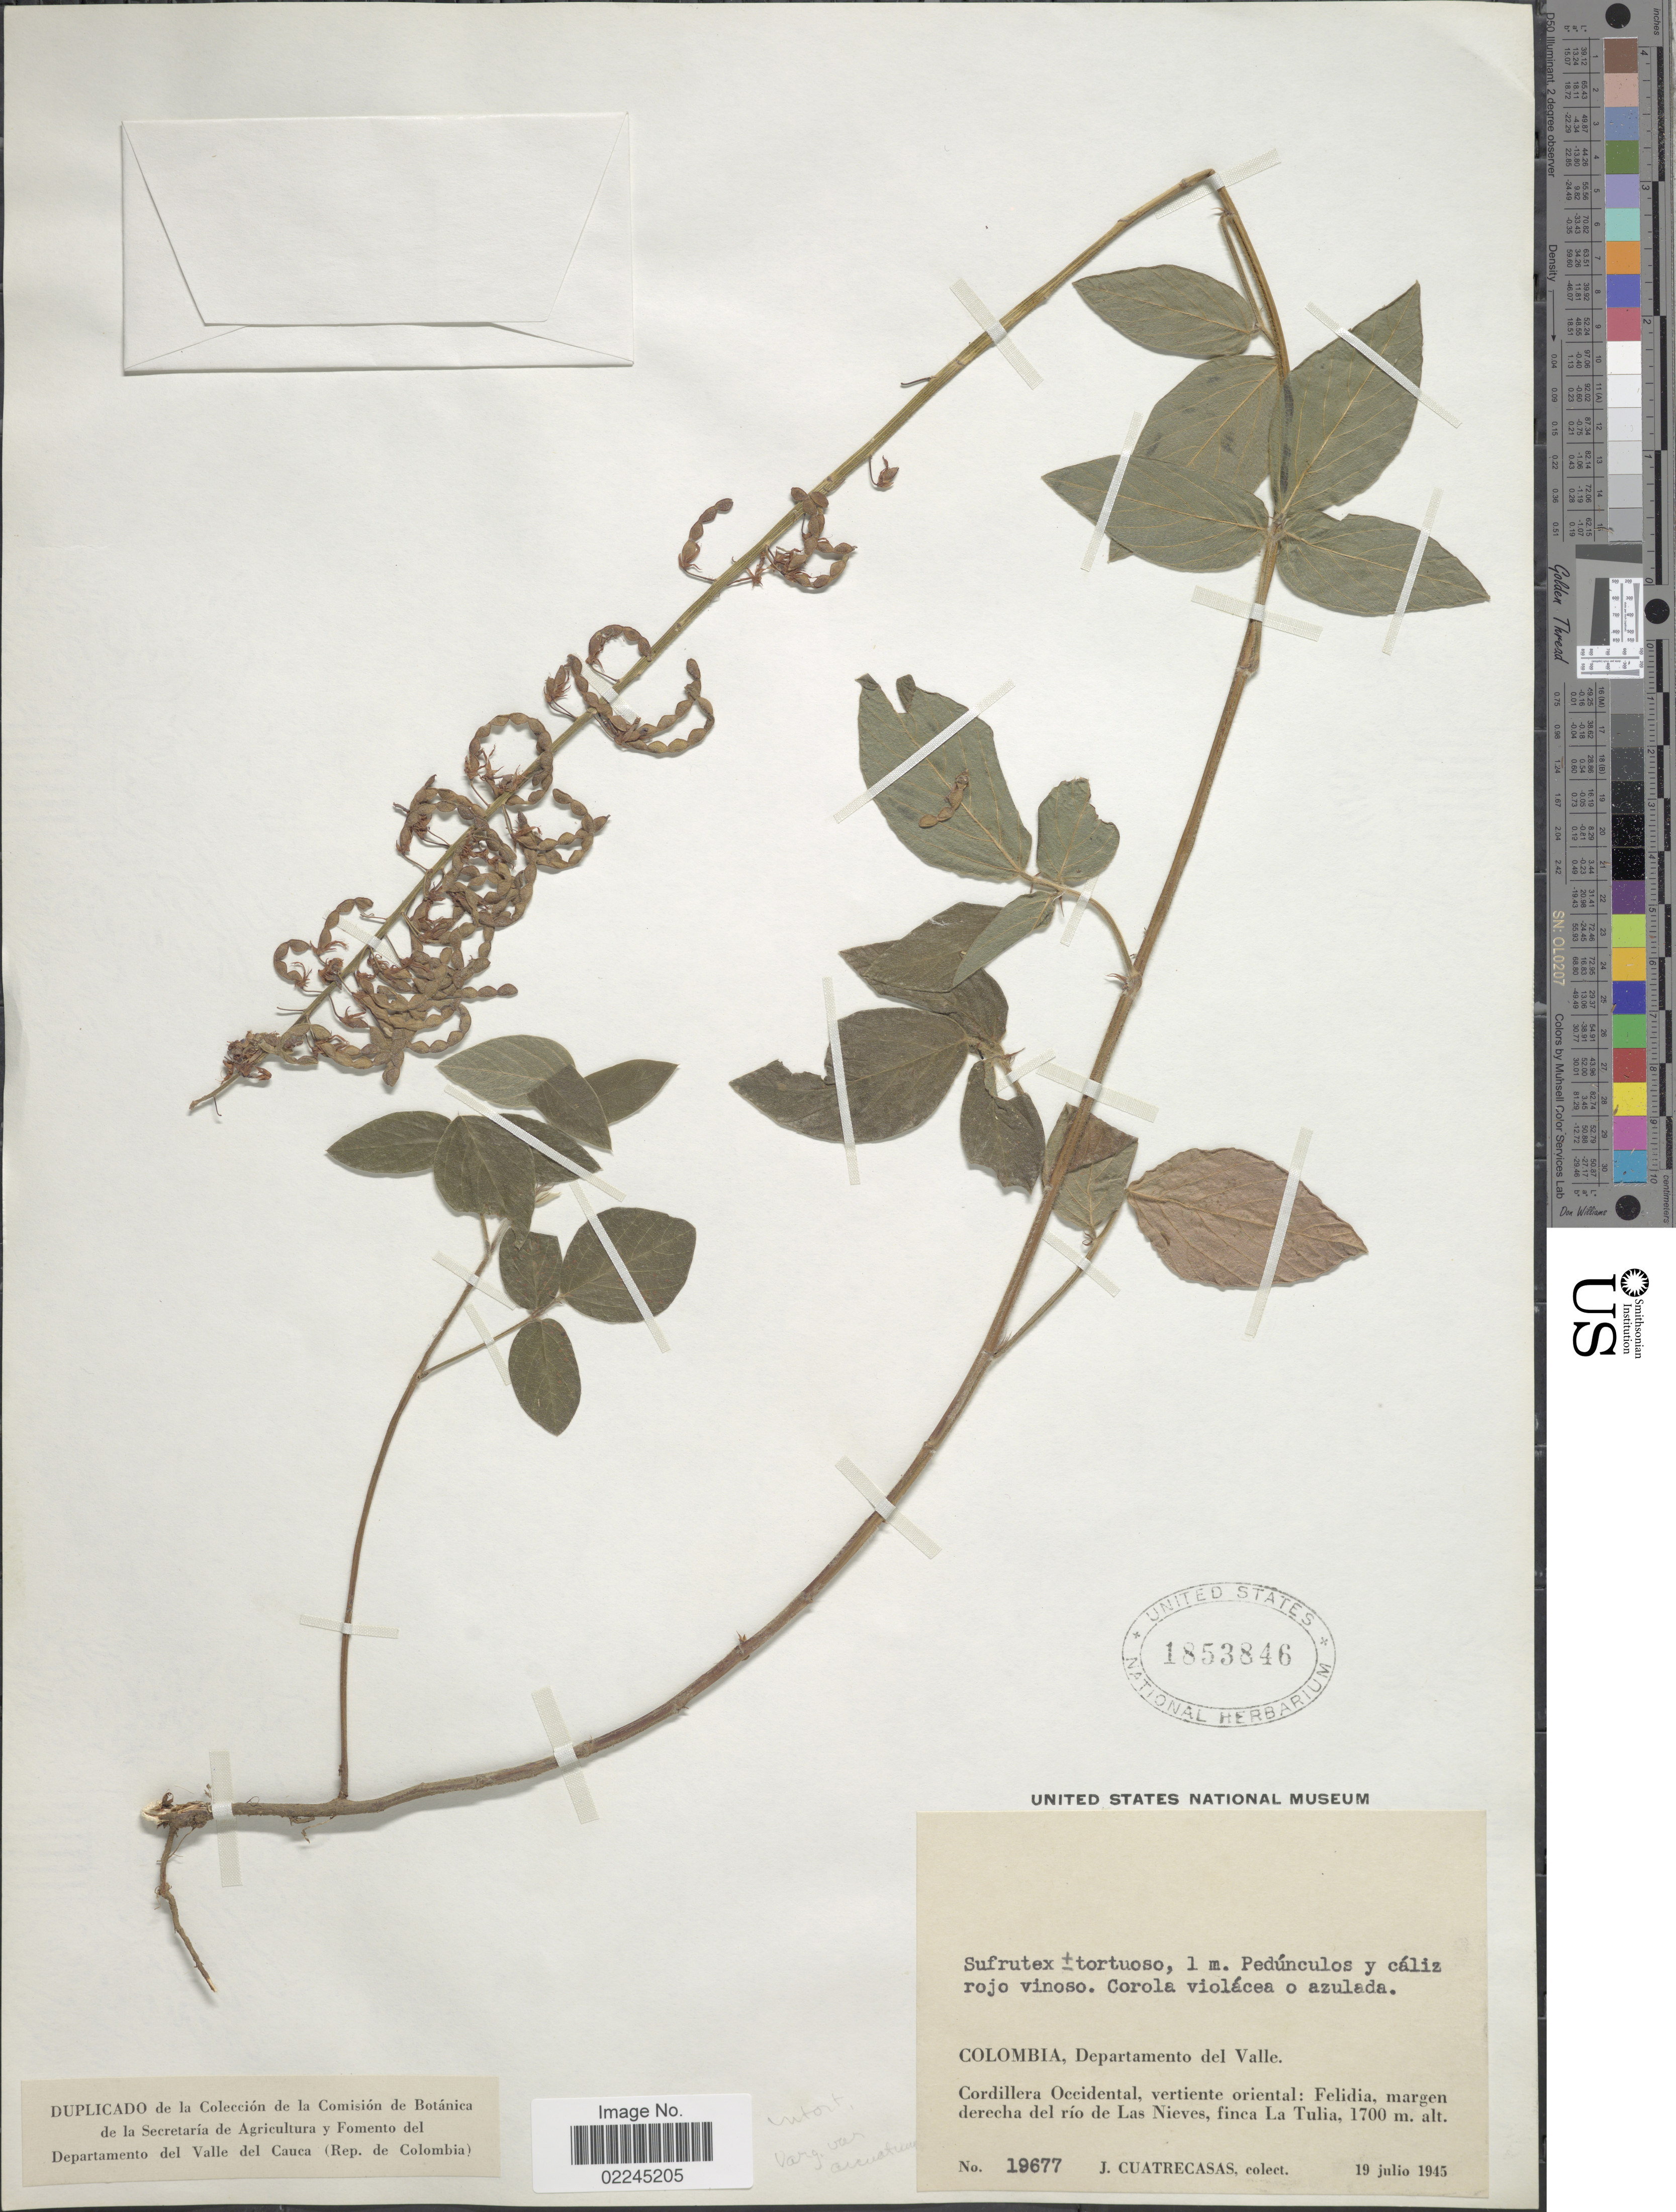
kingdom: Plantae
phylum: Tracheophyta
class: Magnoliopsida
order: Fabales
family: Fabaceae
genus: Desmodium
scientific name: Desmodium intortum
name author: (Mill.) Urb.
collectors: J. Cuatrecasas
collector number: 19677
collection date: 1945-07-19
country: Colombia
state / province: Valle del Cauca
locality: Cordillera Occidental, vertiente oriental: Felidia, margen derecha del rio de Las Nievas, finca La Tulia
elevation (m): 1700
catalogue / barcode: US 1853846